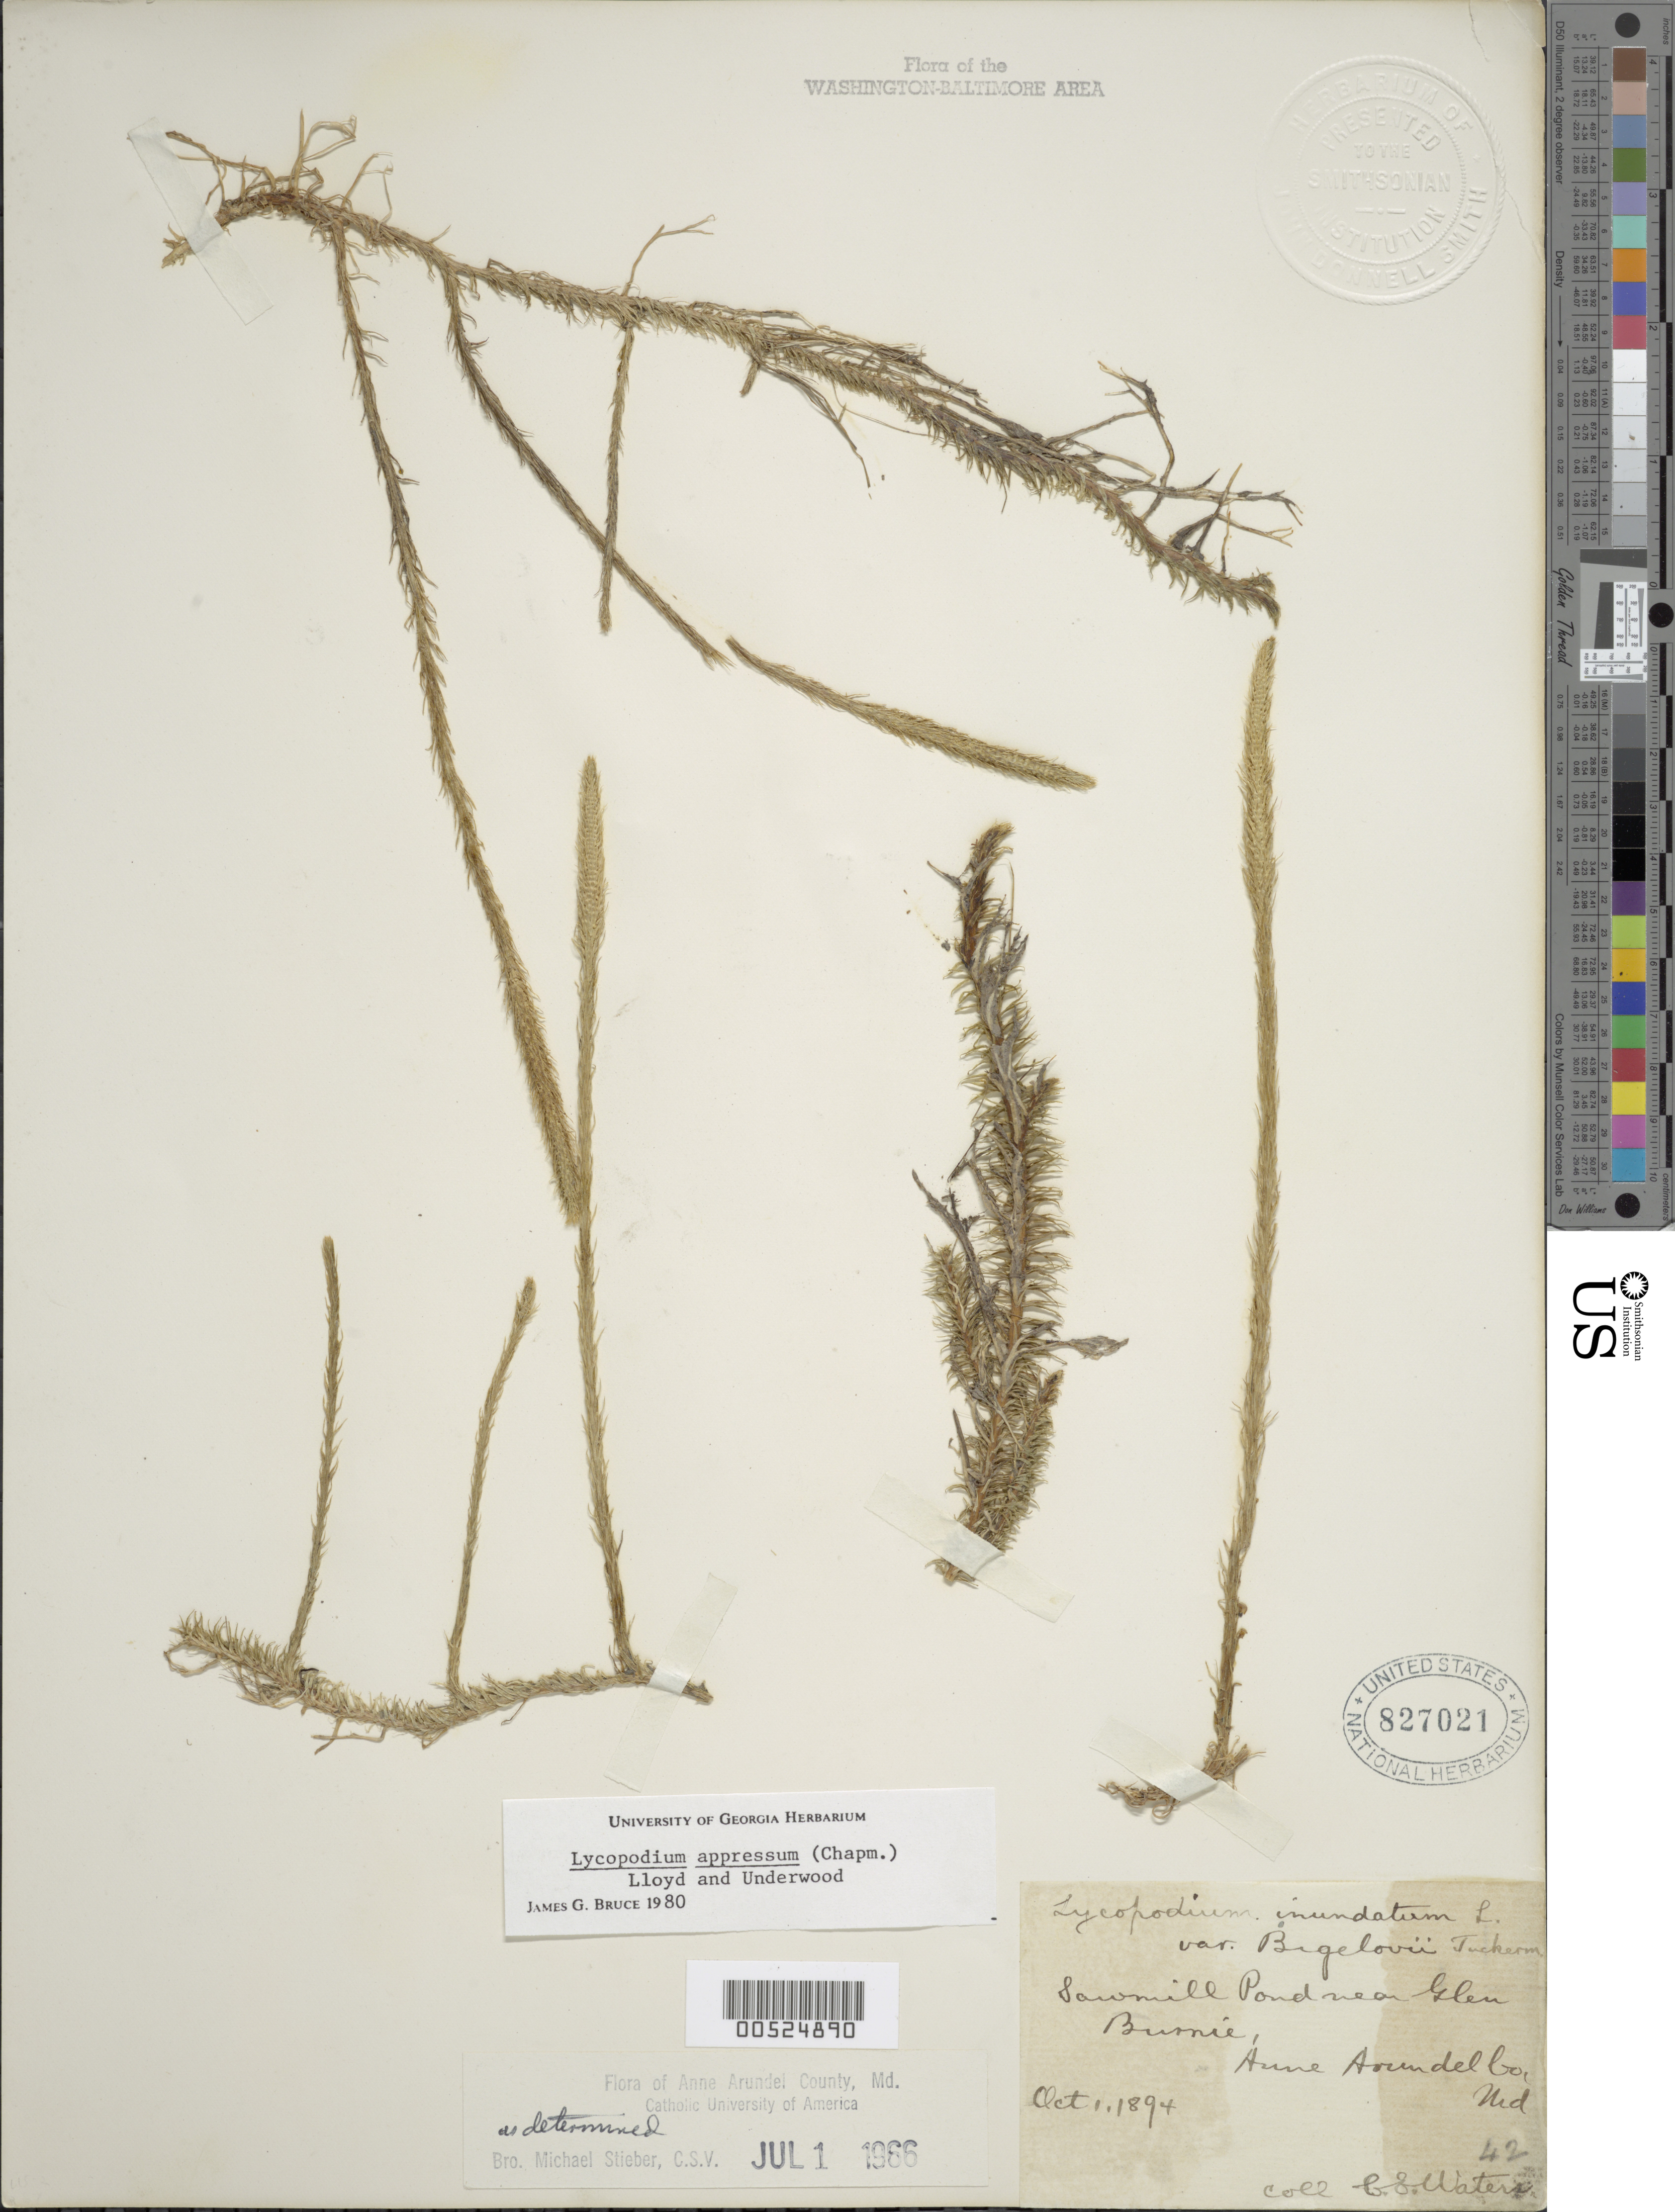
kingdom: Plantae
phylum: Tracheophyta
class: Lycopodiopsida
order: Lycopodiales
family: Lycopodiaceae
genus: Lycopodiella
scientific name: Lycopodiella appressa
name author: (Chapm.) Cranfill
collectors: C. Waters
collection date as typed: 01 Oct 1894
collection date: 1894-10-01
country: United States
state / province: Maryland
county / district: Anne Arundel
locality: Glen Burnie, Sawmill Pond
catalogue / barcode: US 827021